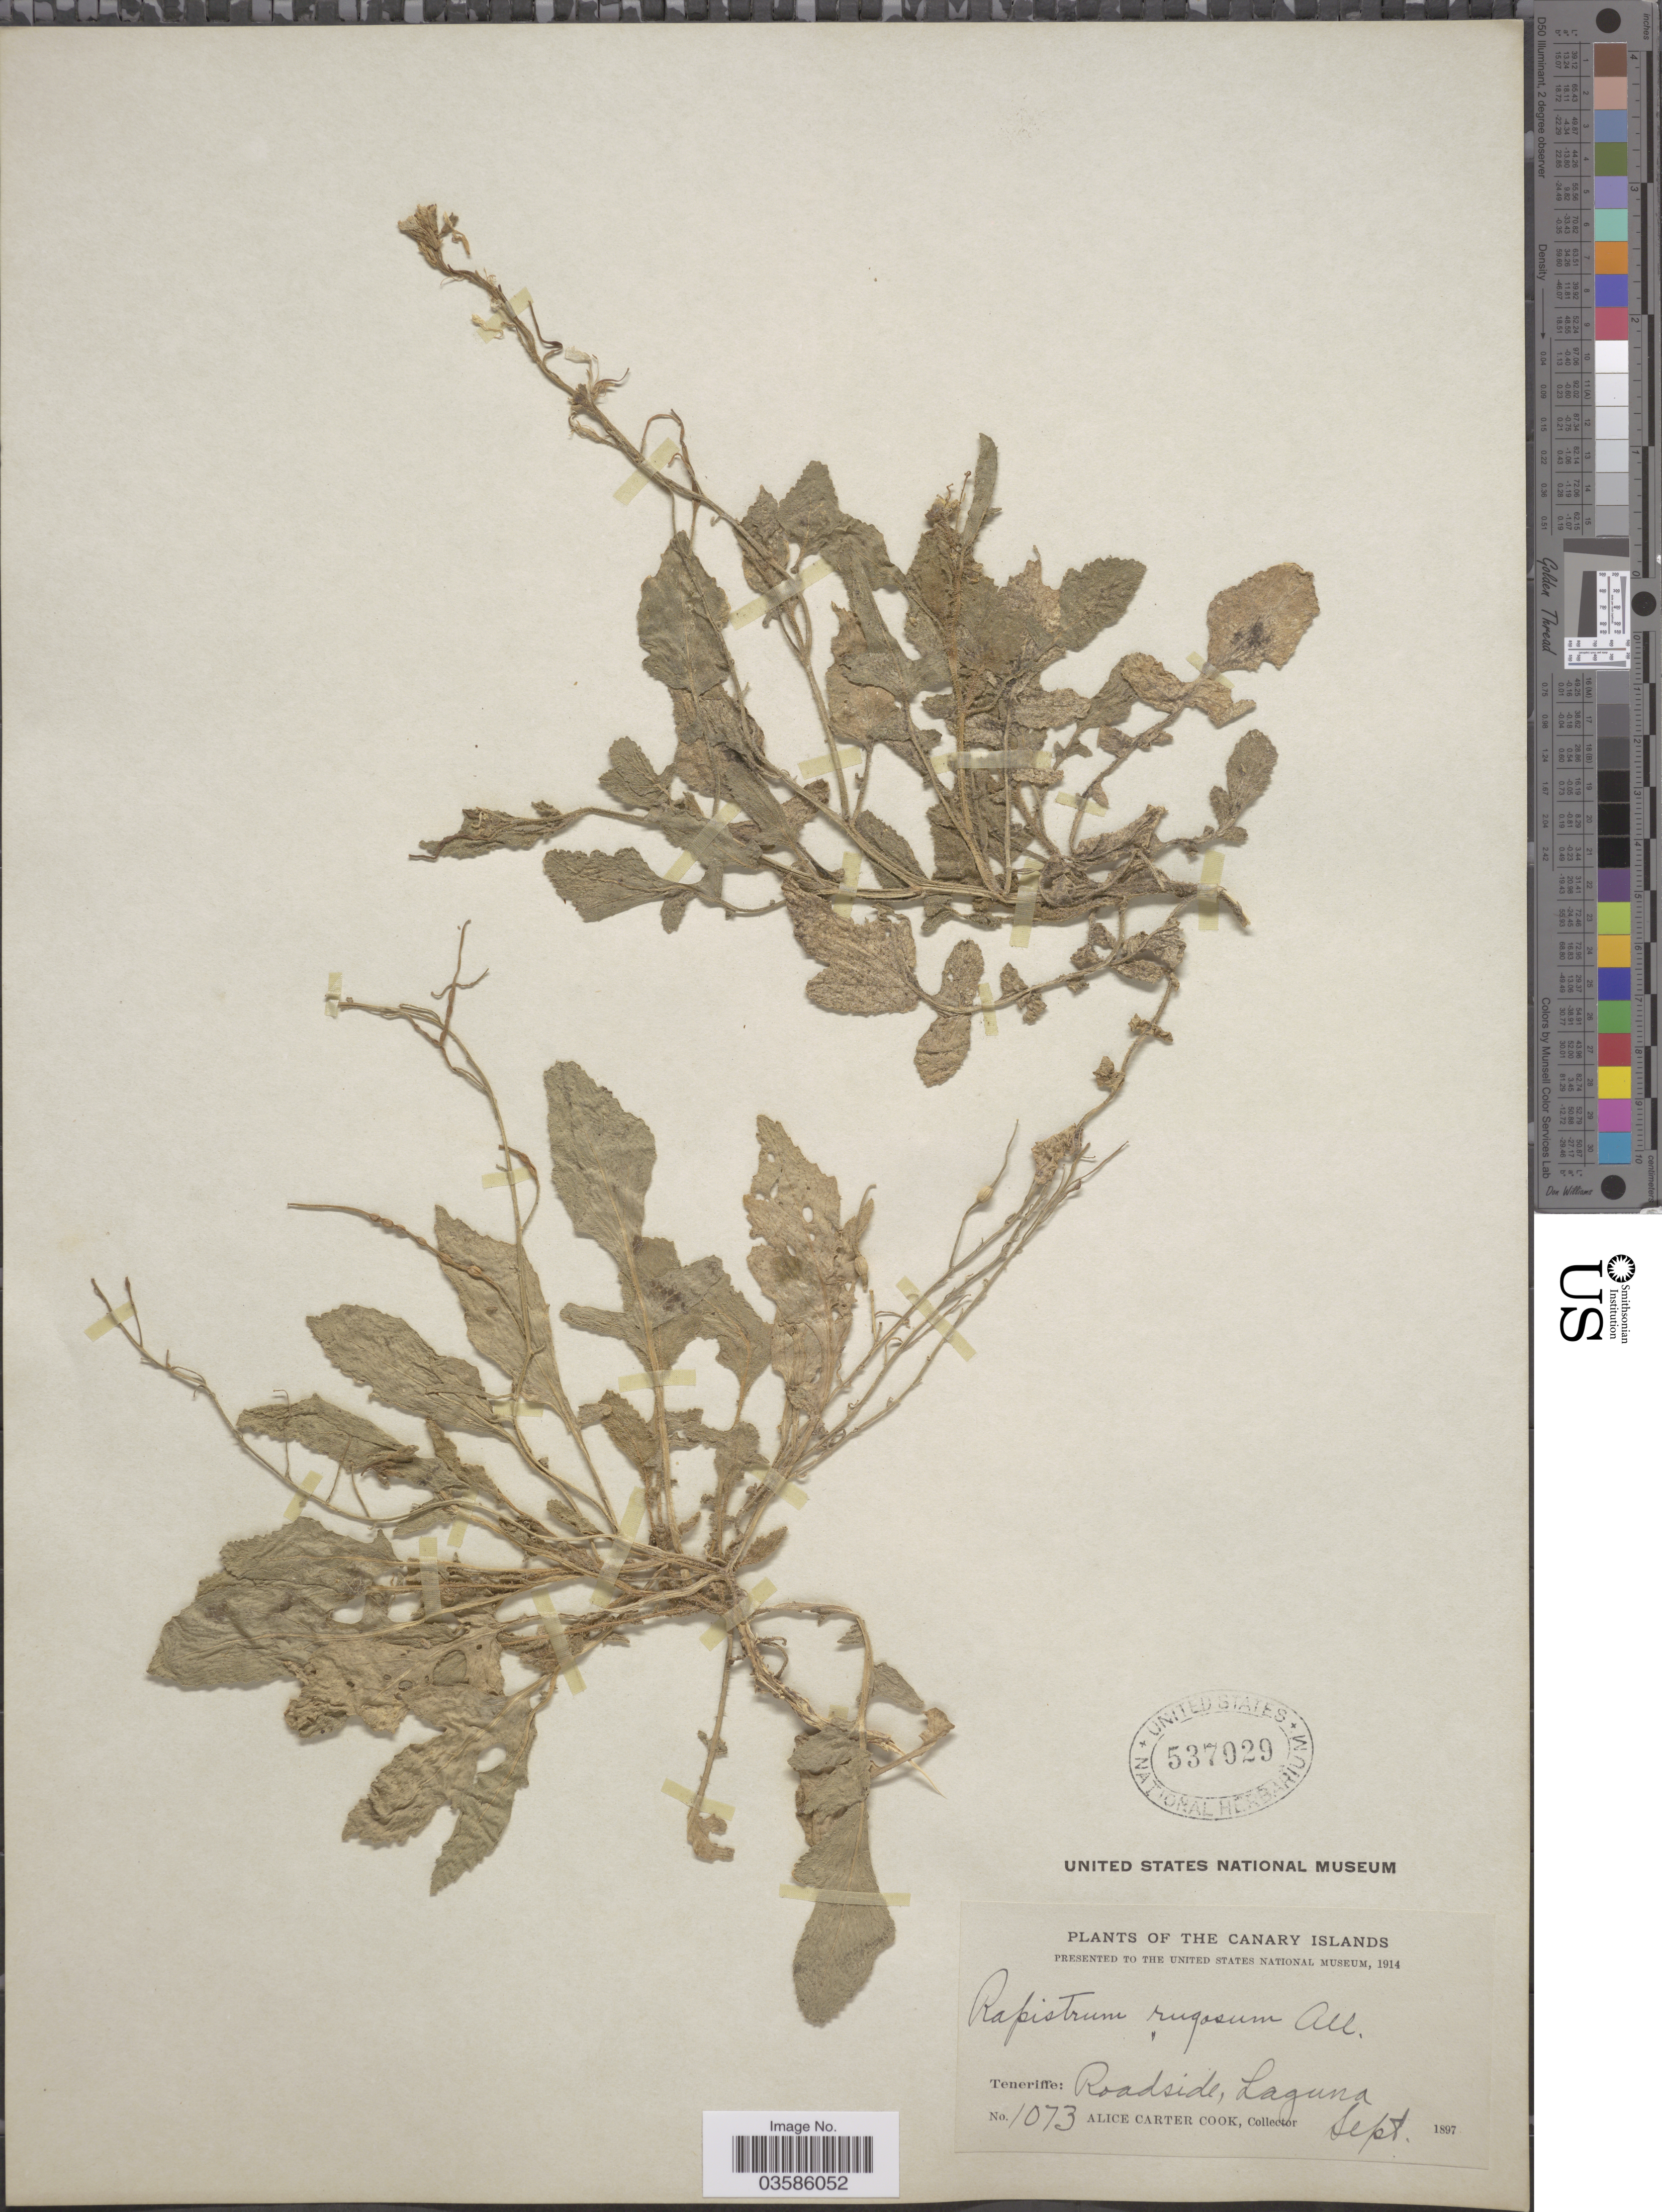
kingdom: Plantae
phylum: Tracheophyta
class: Magnoliopsida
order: Brassicales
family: Brassicaceae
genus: Rapistrum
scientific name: Rapistrum rugosum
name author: (L.) All.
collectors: Alice C. Cook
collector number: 1073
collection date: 1897-09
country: Spain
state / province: Canarias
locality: The Canary Islands. Teneriffe: Roadside, Laguna.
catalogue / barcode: US 537029